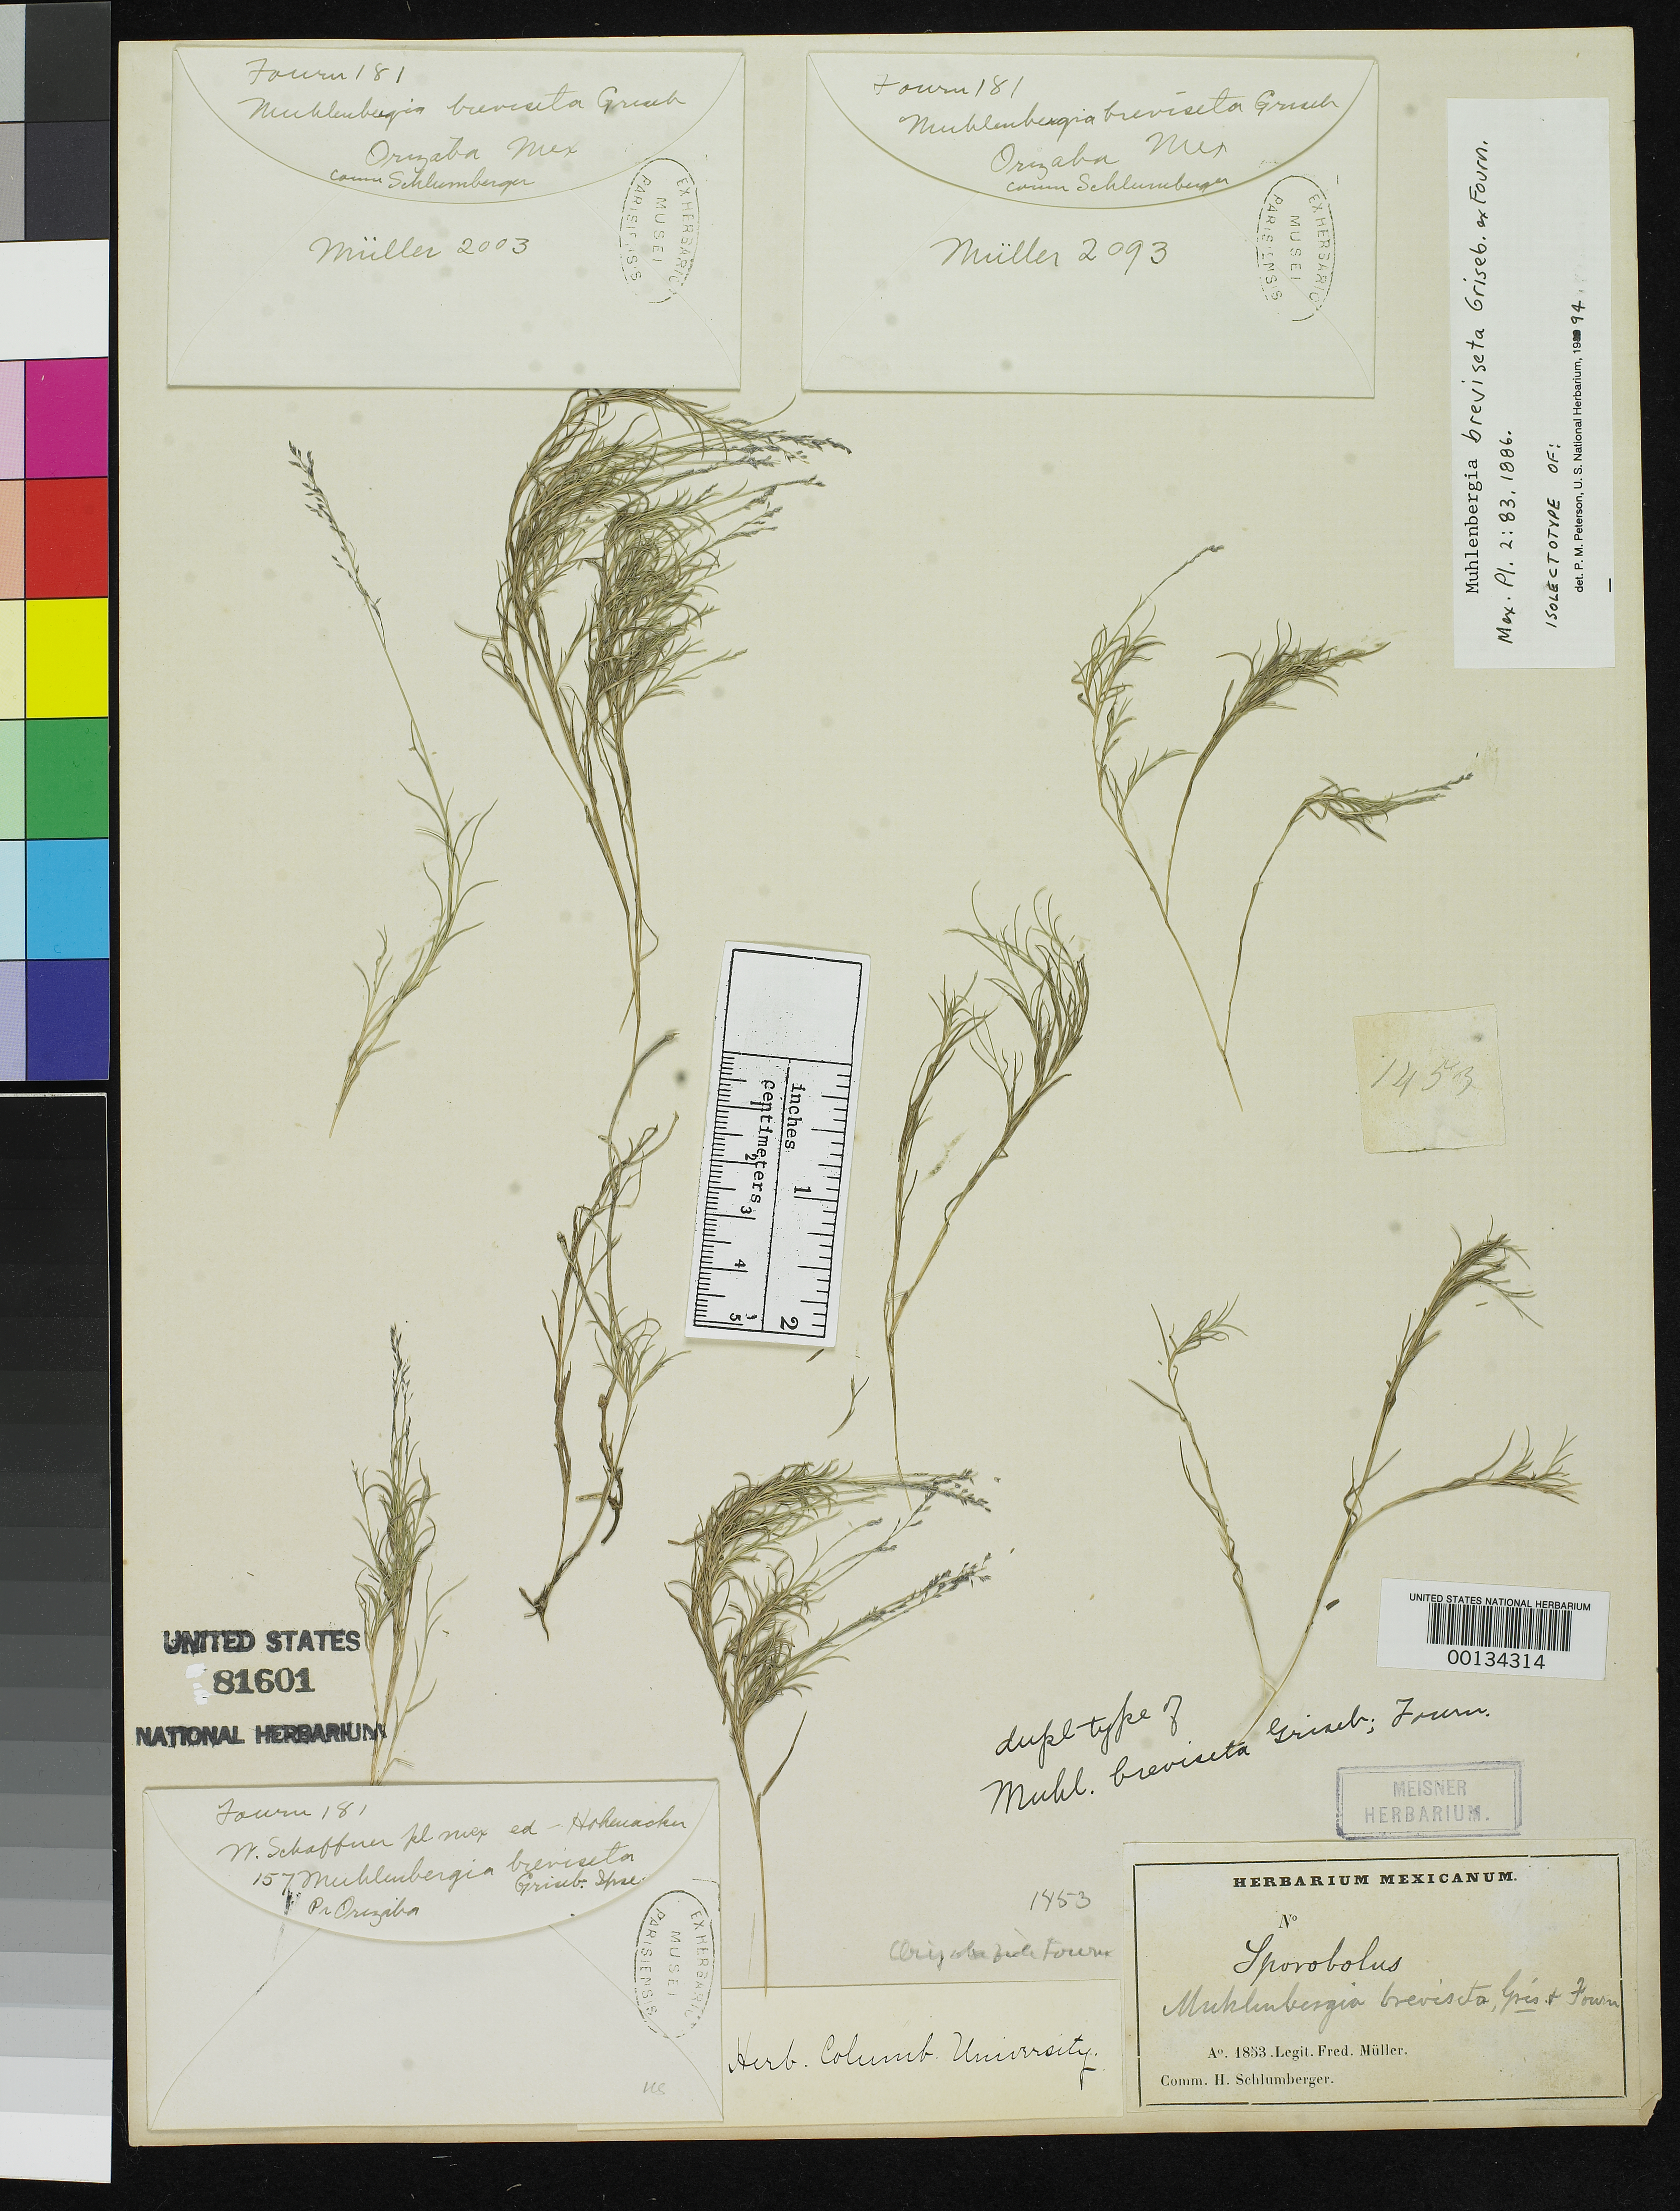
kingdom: Plantae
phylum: Tracheophyta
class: Liliopsida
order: Poales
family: Poaceae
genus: Muhlenbergia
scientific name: Muhlenbergia breviseta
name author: Griseb. ex E. Fourn.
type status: Isosyntype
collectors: F. Mueller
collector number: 1453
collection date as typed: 1853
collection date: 1853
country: Mexico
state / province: Veracruz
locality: Orizaba.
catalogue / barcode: US 81601